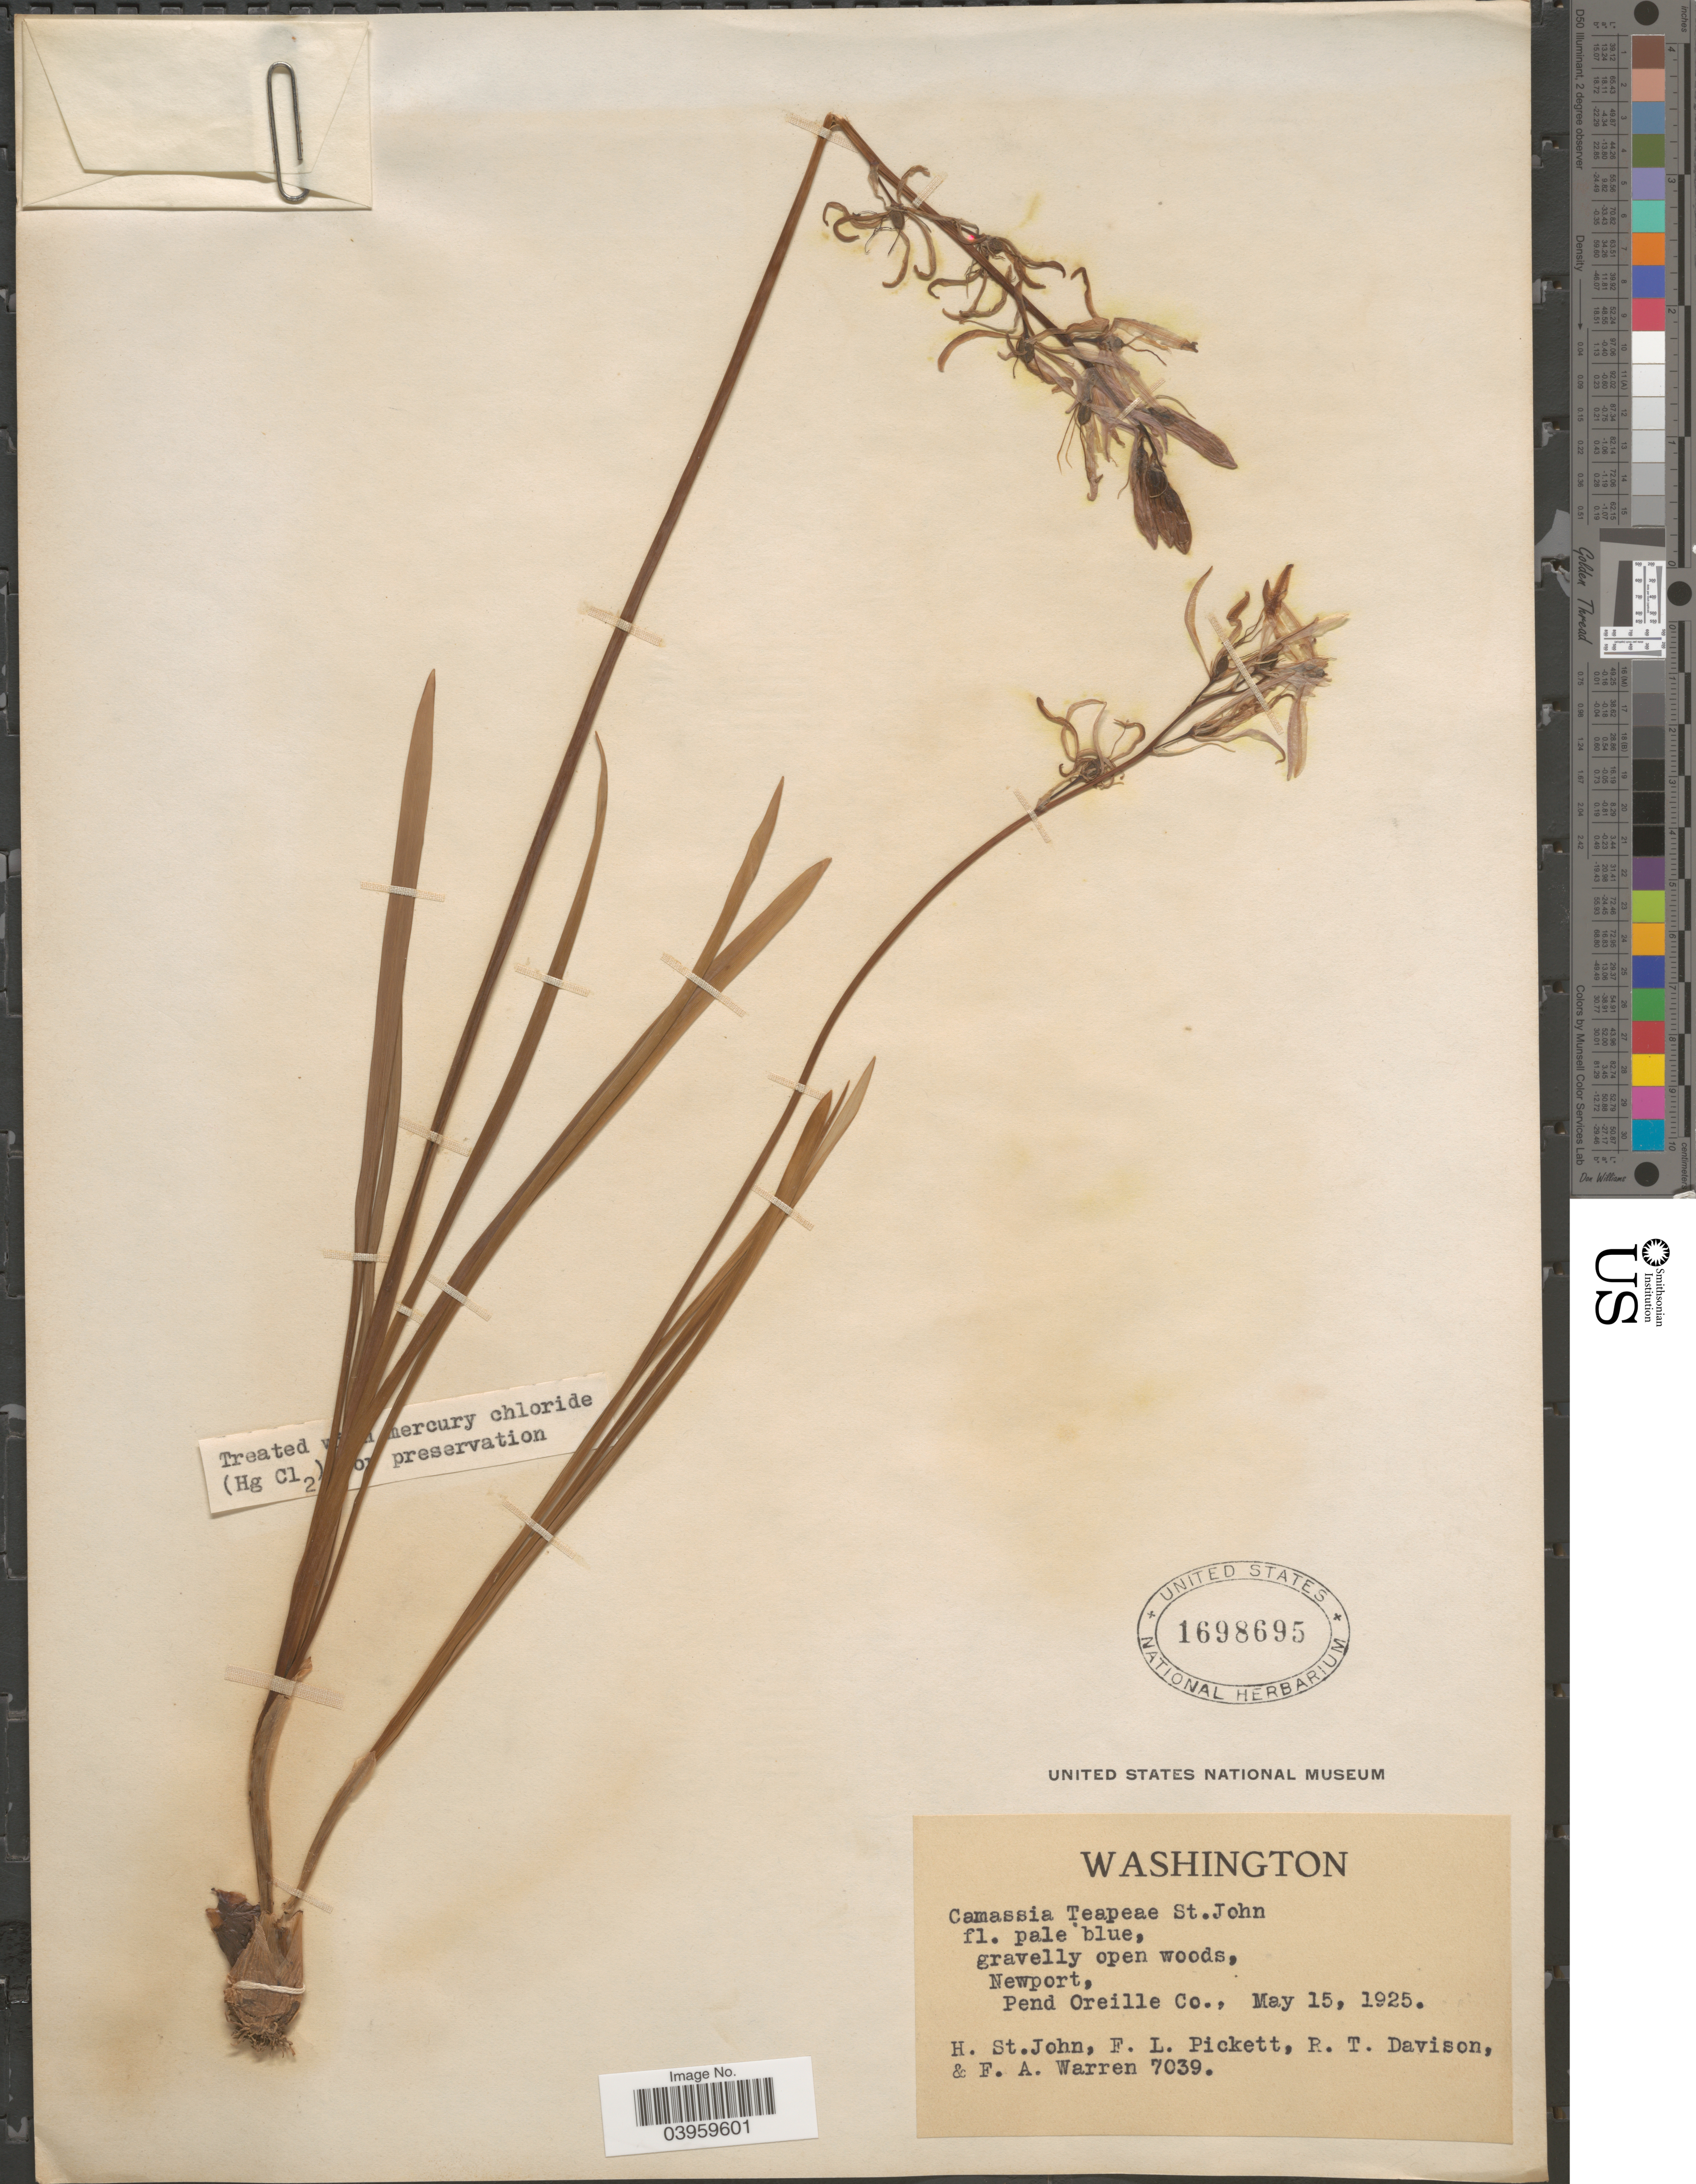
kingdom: Plantae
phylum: Tracheophyta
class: Liliopsida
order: Asparagales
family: Asparagaceae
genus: Camassia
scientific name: Camassia teapeae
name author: H. St. John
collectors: H. St. John, F. Pickett, R. Davison & F. Warren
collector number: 7039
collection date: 1925-05-15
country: United States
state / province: Washington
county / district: Pend Oreille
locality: Gravelly open woods, Newport, Pend Oreille Co.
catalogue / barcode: US 1698695